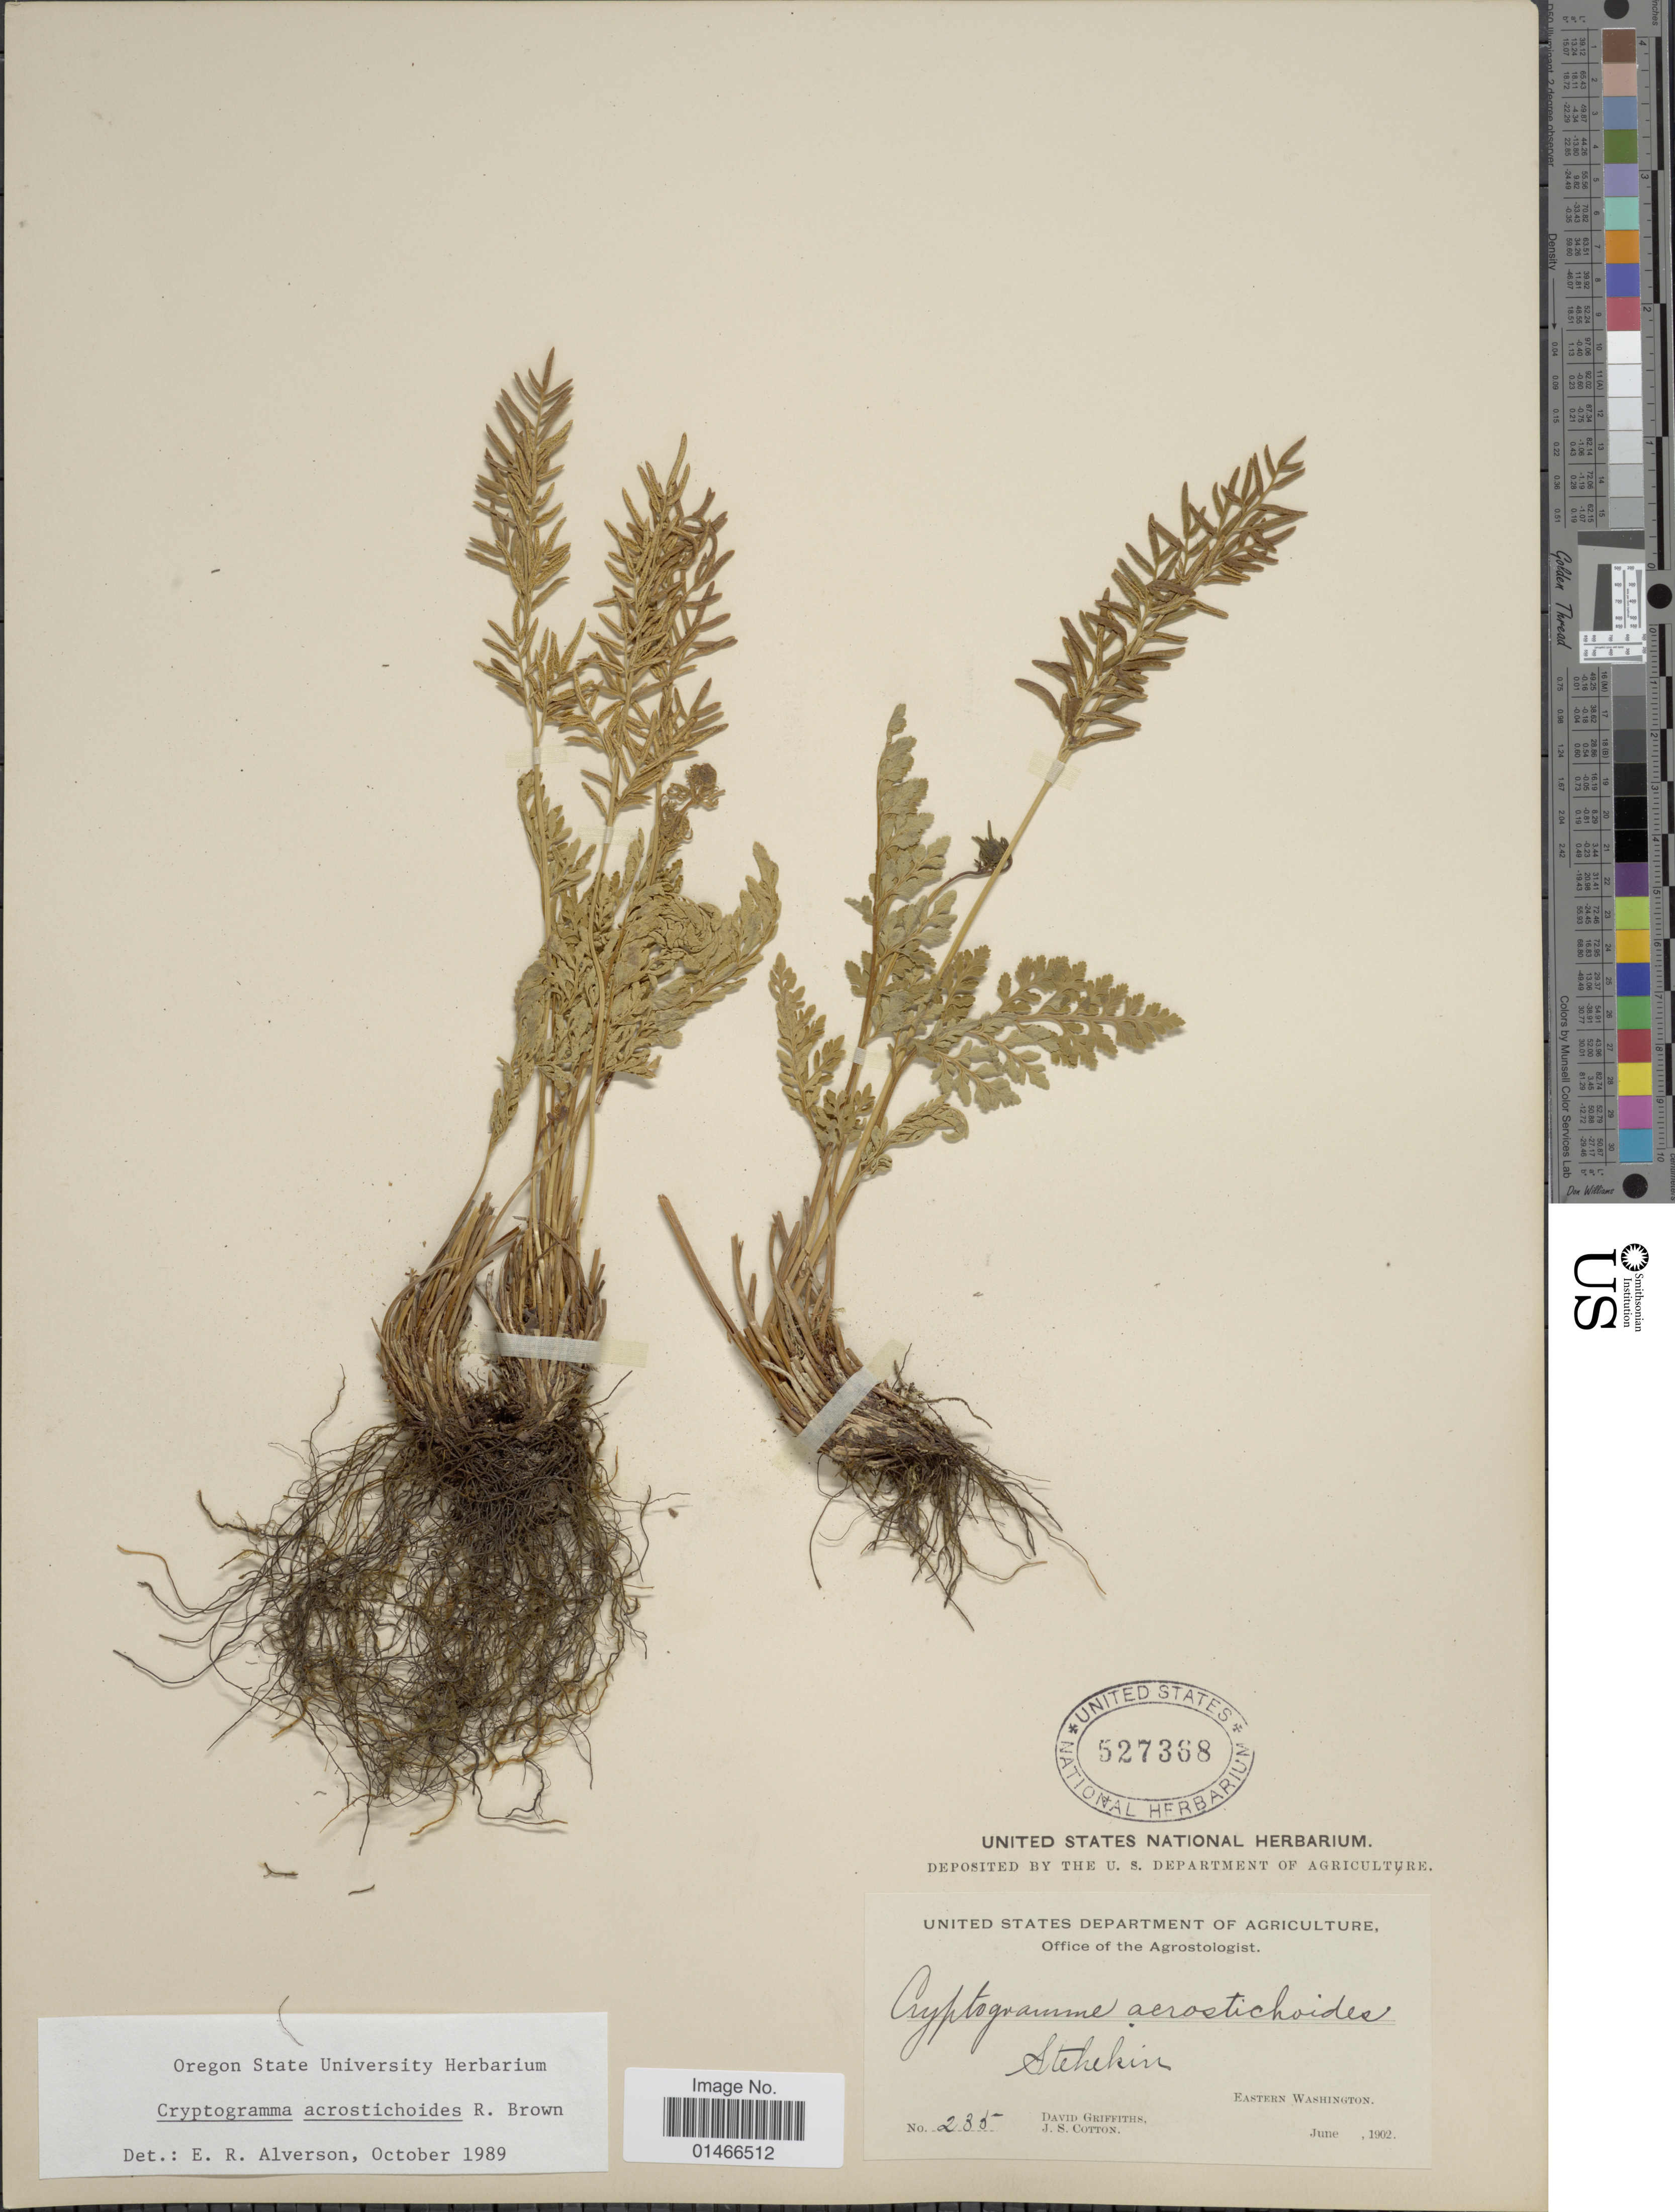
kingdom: Plantae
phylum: Tracheophyta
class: Polypodiopsida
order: Polypodiales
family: Pteridaceae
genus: Cryptogramma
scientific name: Cryptogramma acrostichoides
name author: R. Br.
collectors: D. Griffiths & J. S. Cotton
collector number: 235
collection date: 1902-06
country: United States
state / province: Washington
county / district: Chelan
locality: Eastern Washington. Stehekin.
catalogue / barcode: US 527368